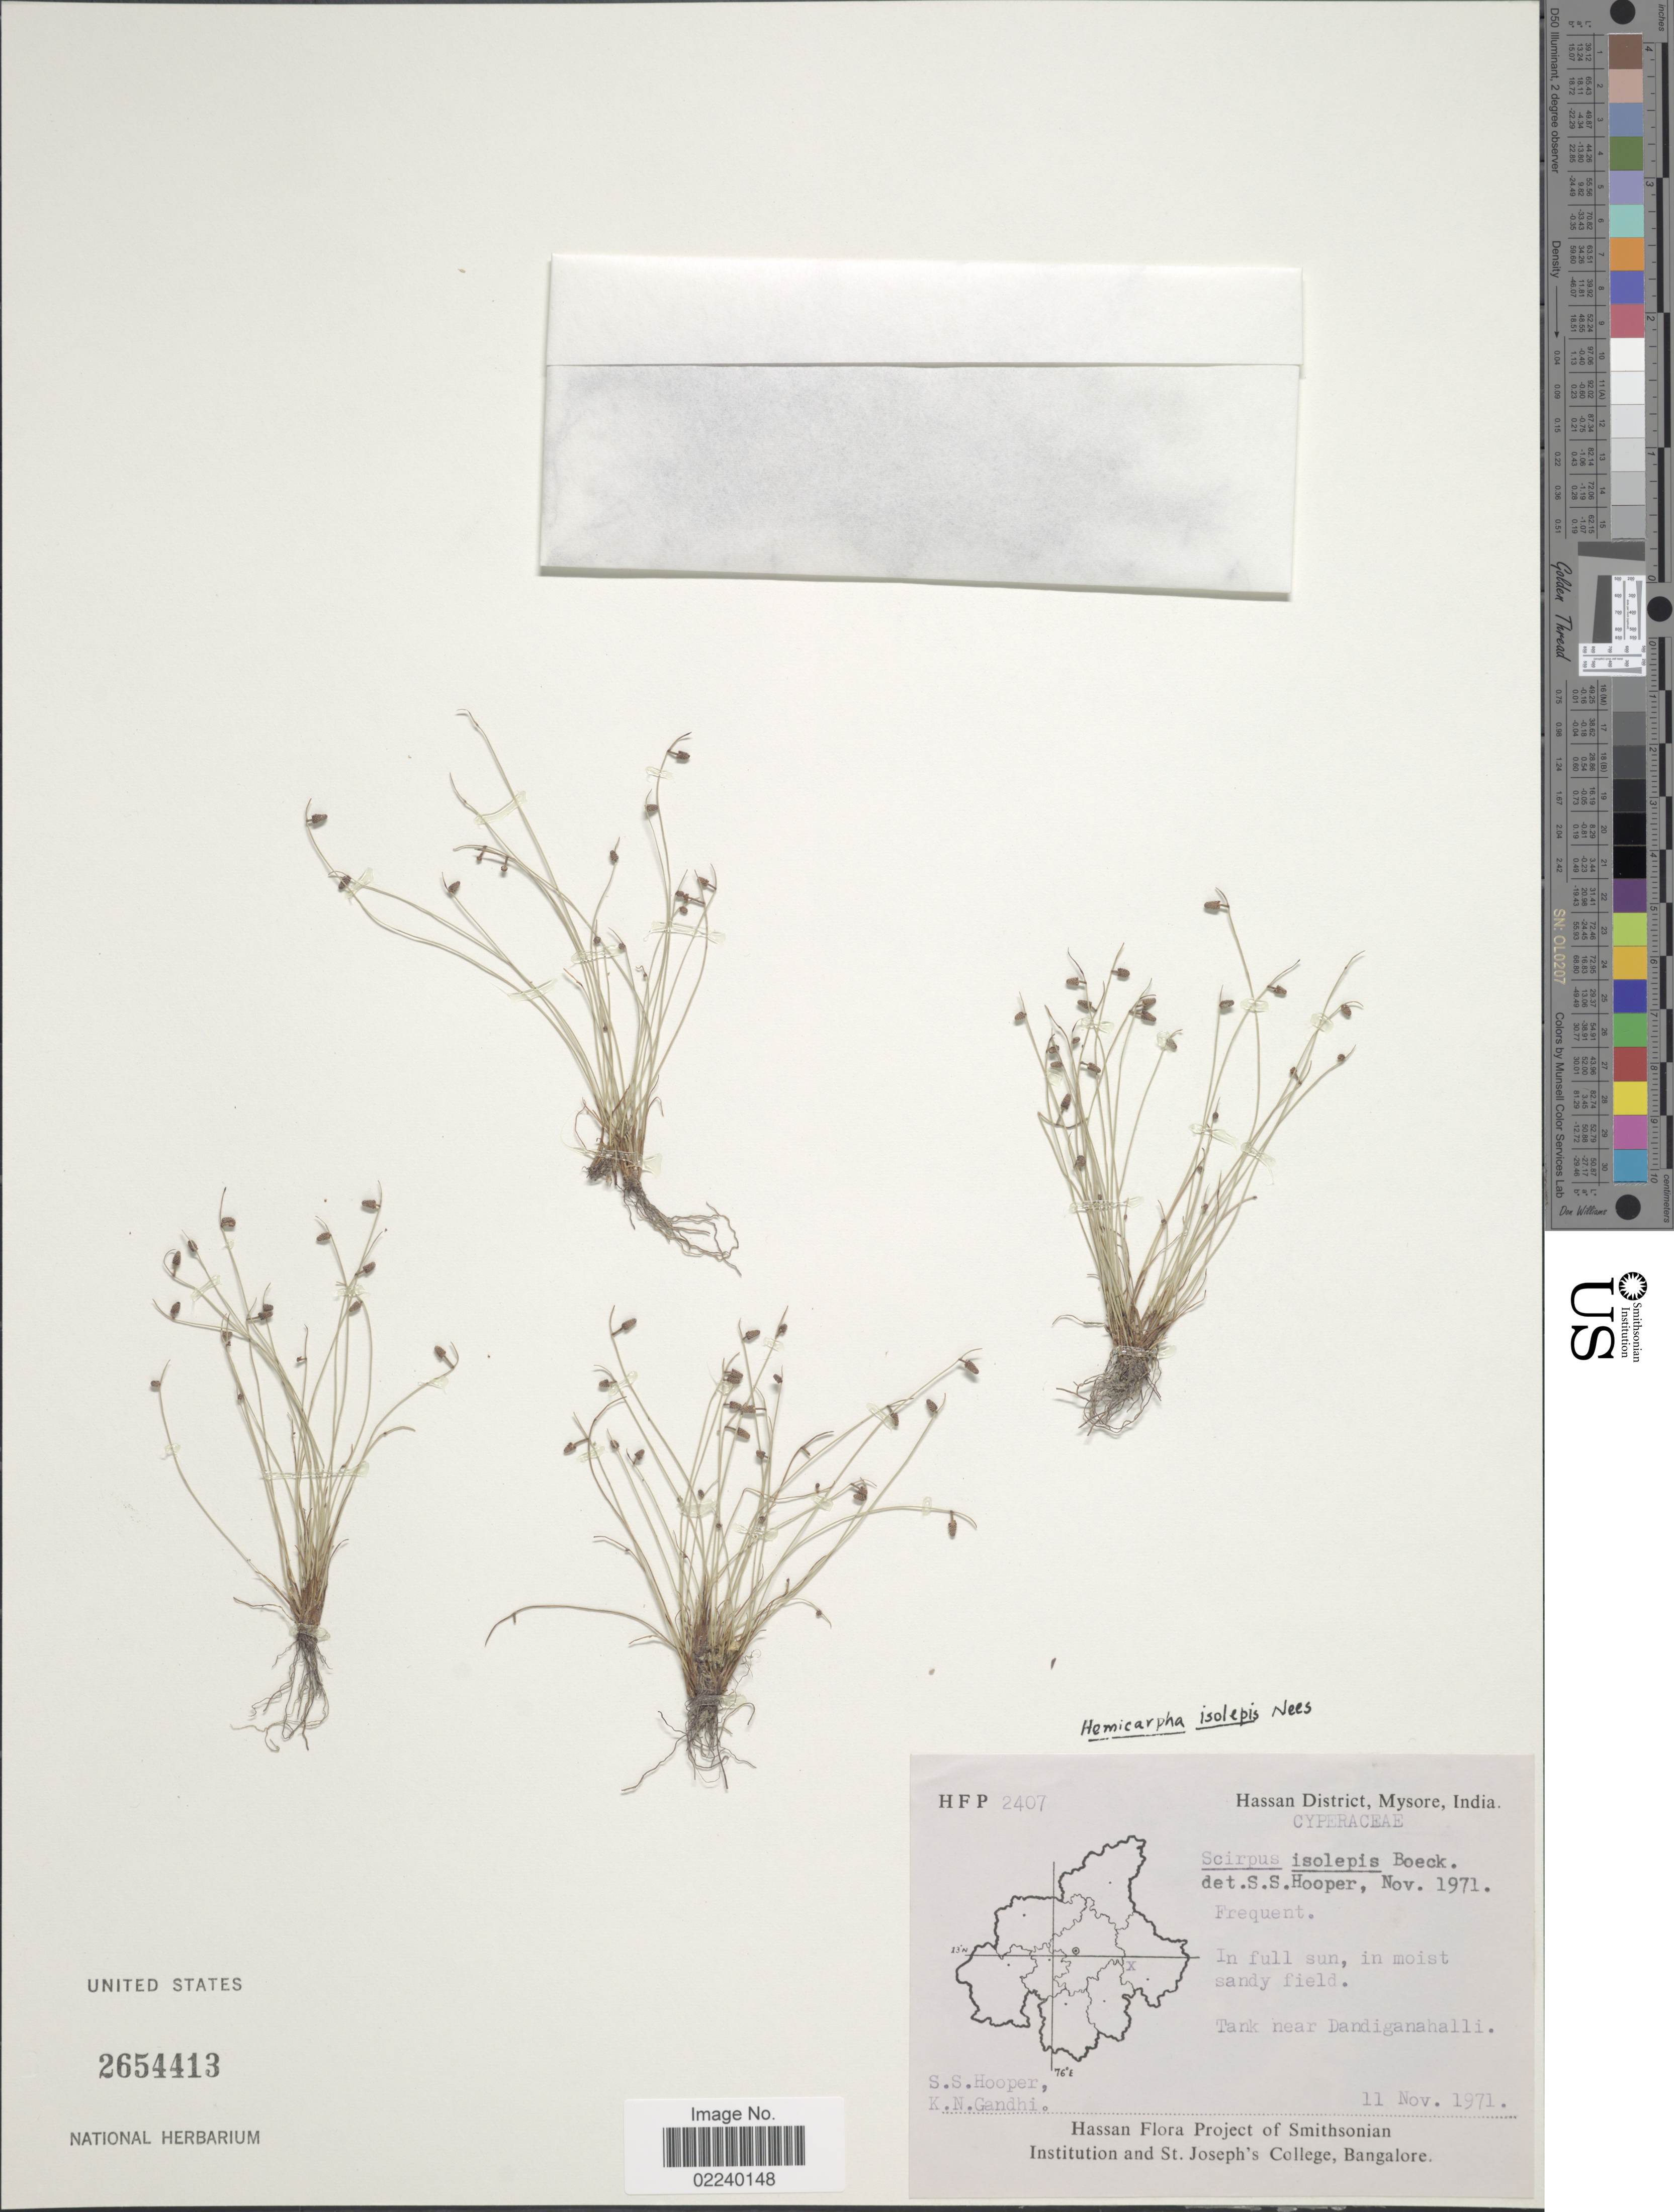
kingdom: Plantae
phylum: Tracheophyta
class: Liliopsida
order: Poales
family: Cyperaceae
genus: Cyperus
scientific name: Cyperus isolepis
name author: (Nees) Bauters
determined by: Strong, Mark T., (BOT), Smithsonian Institution - National Museum of Natural History (UNITED STATES)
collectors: S. S. Hooper & K. N. Gandhi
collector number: HFP2407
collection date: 1971-11-11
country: India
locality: Hassan District, Mysore, Tank near Dandiganahalli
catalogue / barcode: US 2654413